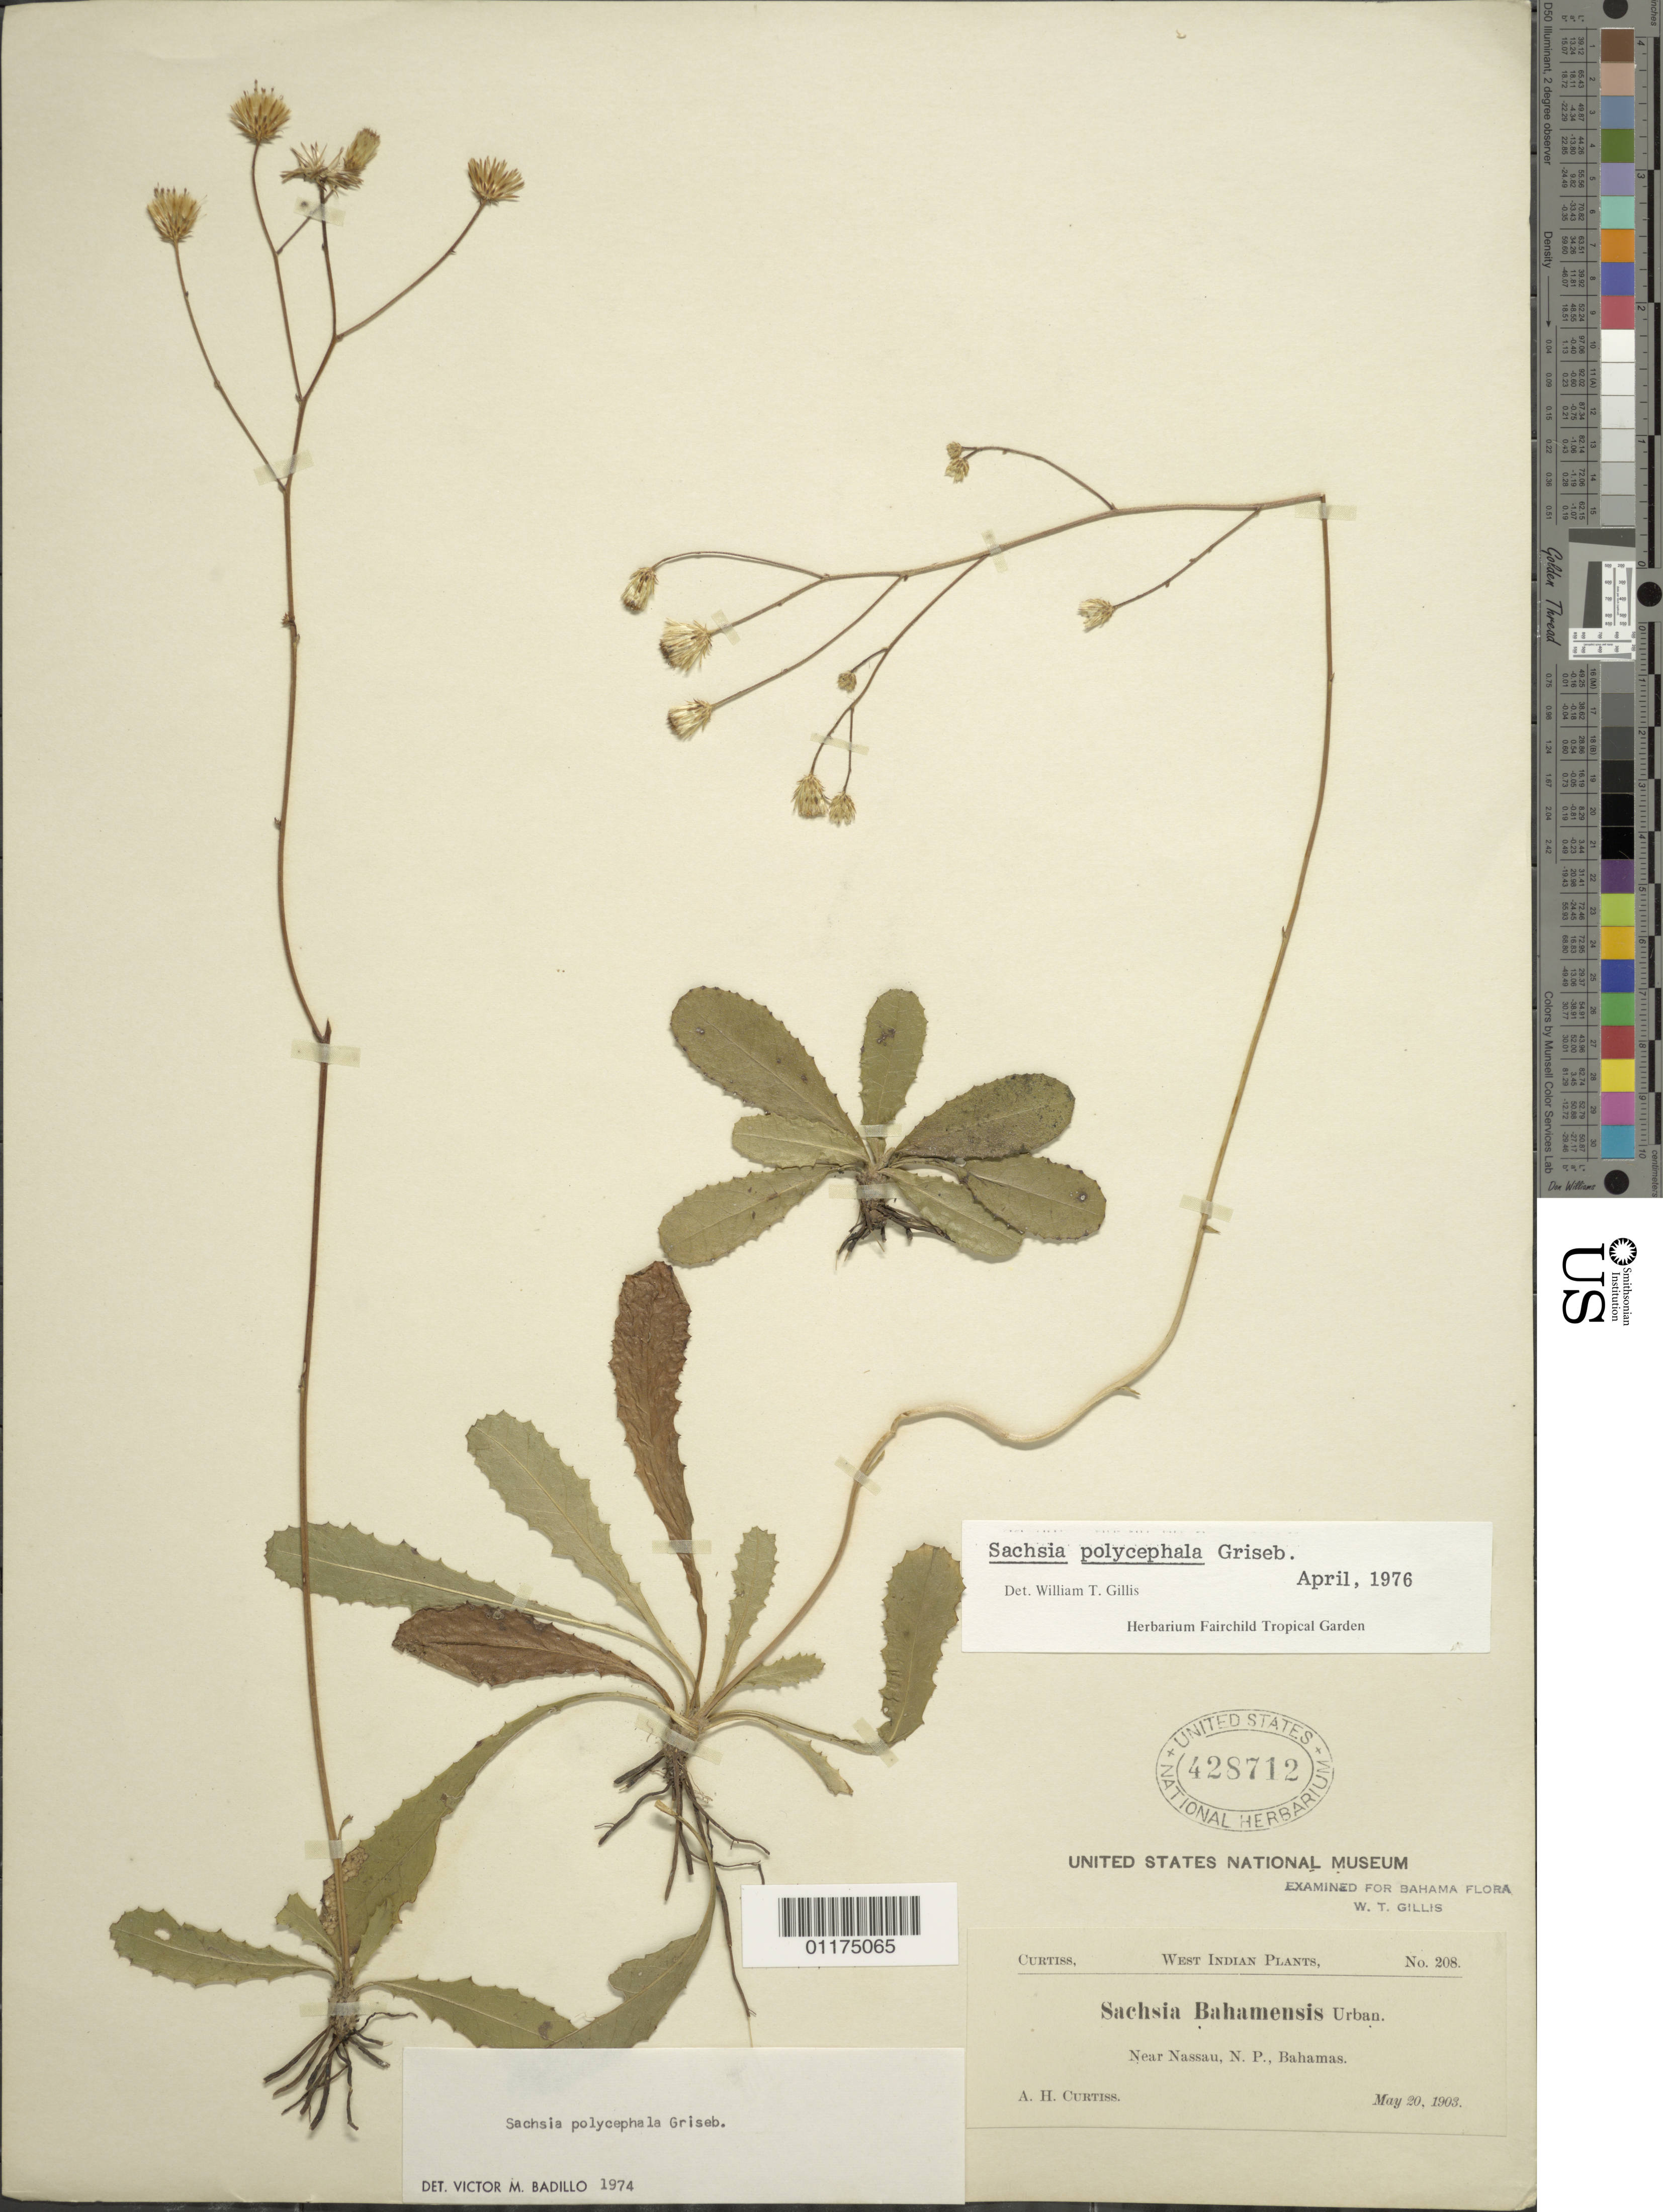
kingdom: Plantae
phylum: Tracheophyta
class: Magnoliopsida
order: Asterales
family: Asteraceae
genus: Sachsia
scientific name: Sachsia polycephala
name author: Griseb.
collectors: A. H. Curtiss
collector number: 208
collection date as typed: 20 May 1903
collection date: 1903-05-20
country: Bahamas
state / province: New Providence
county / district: Nassau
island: New Providence I.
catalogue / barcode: US 428712